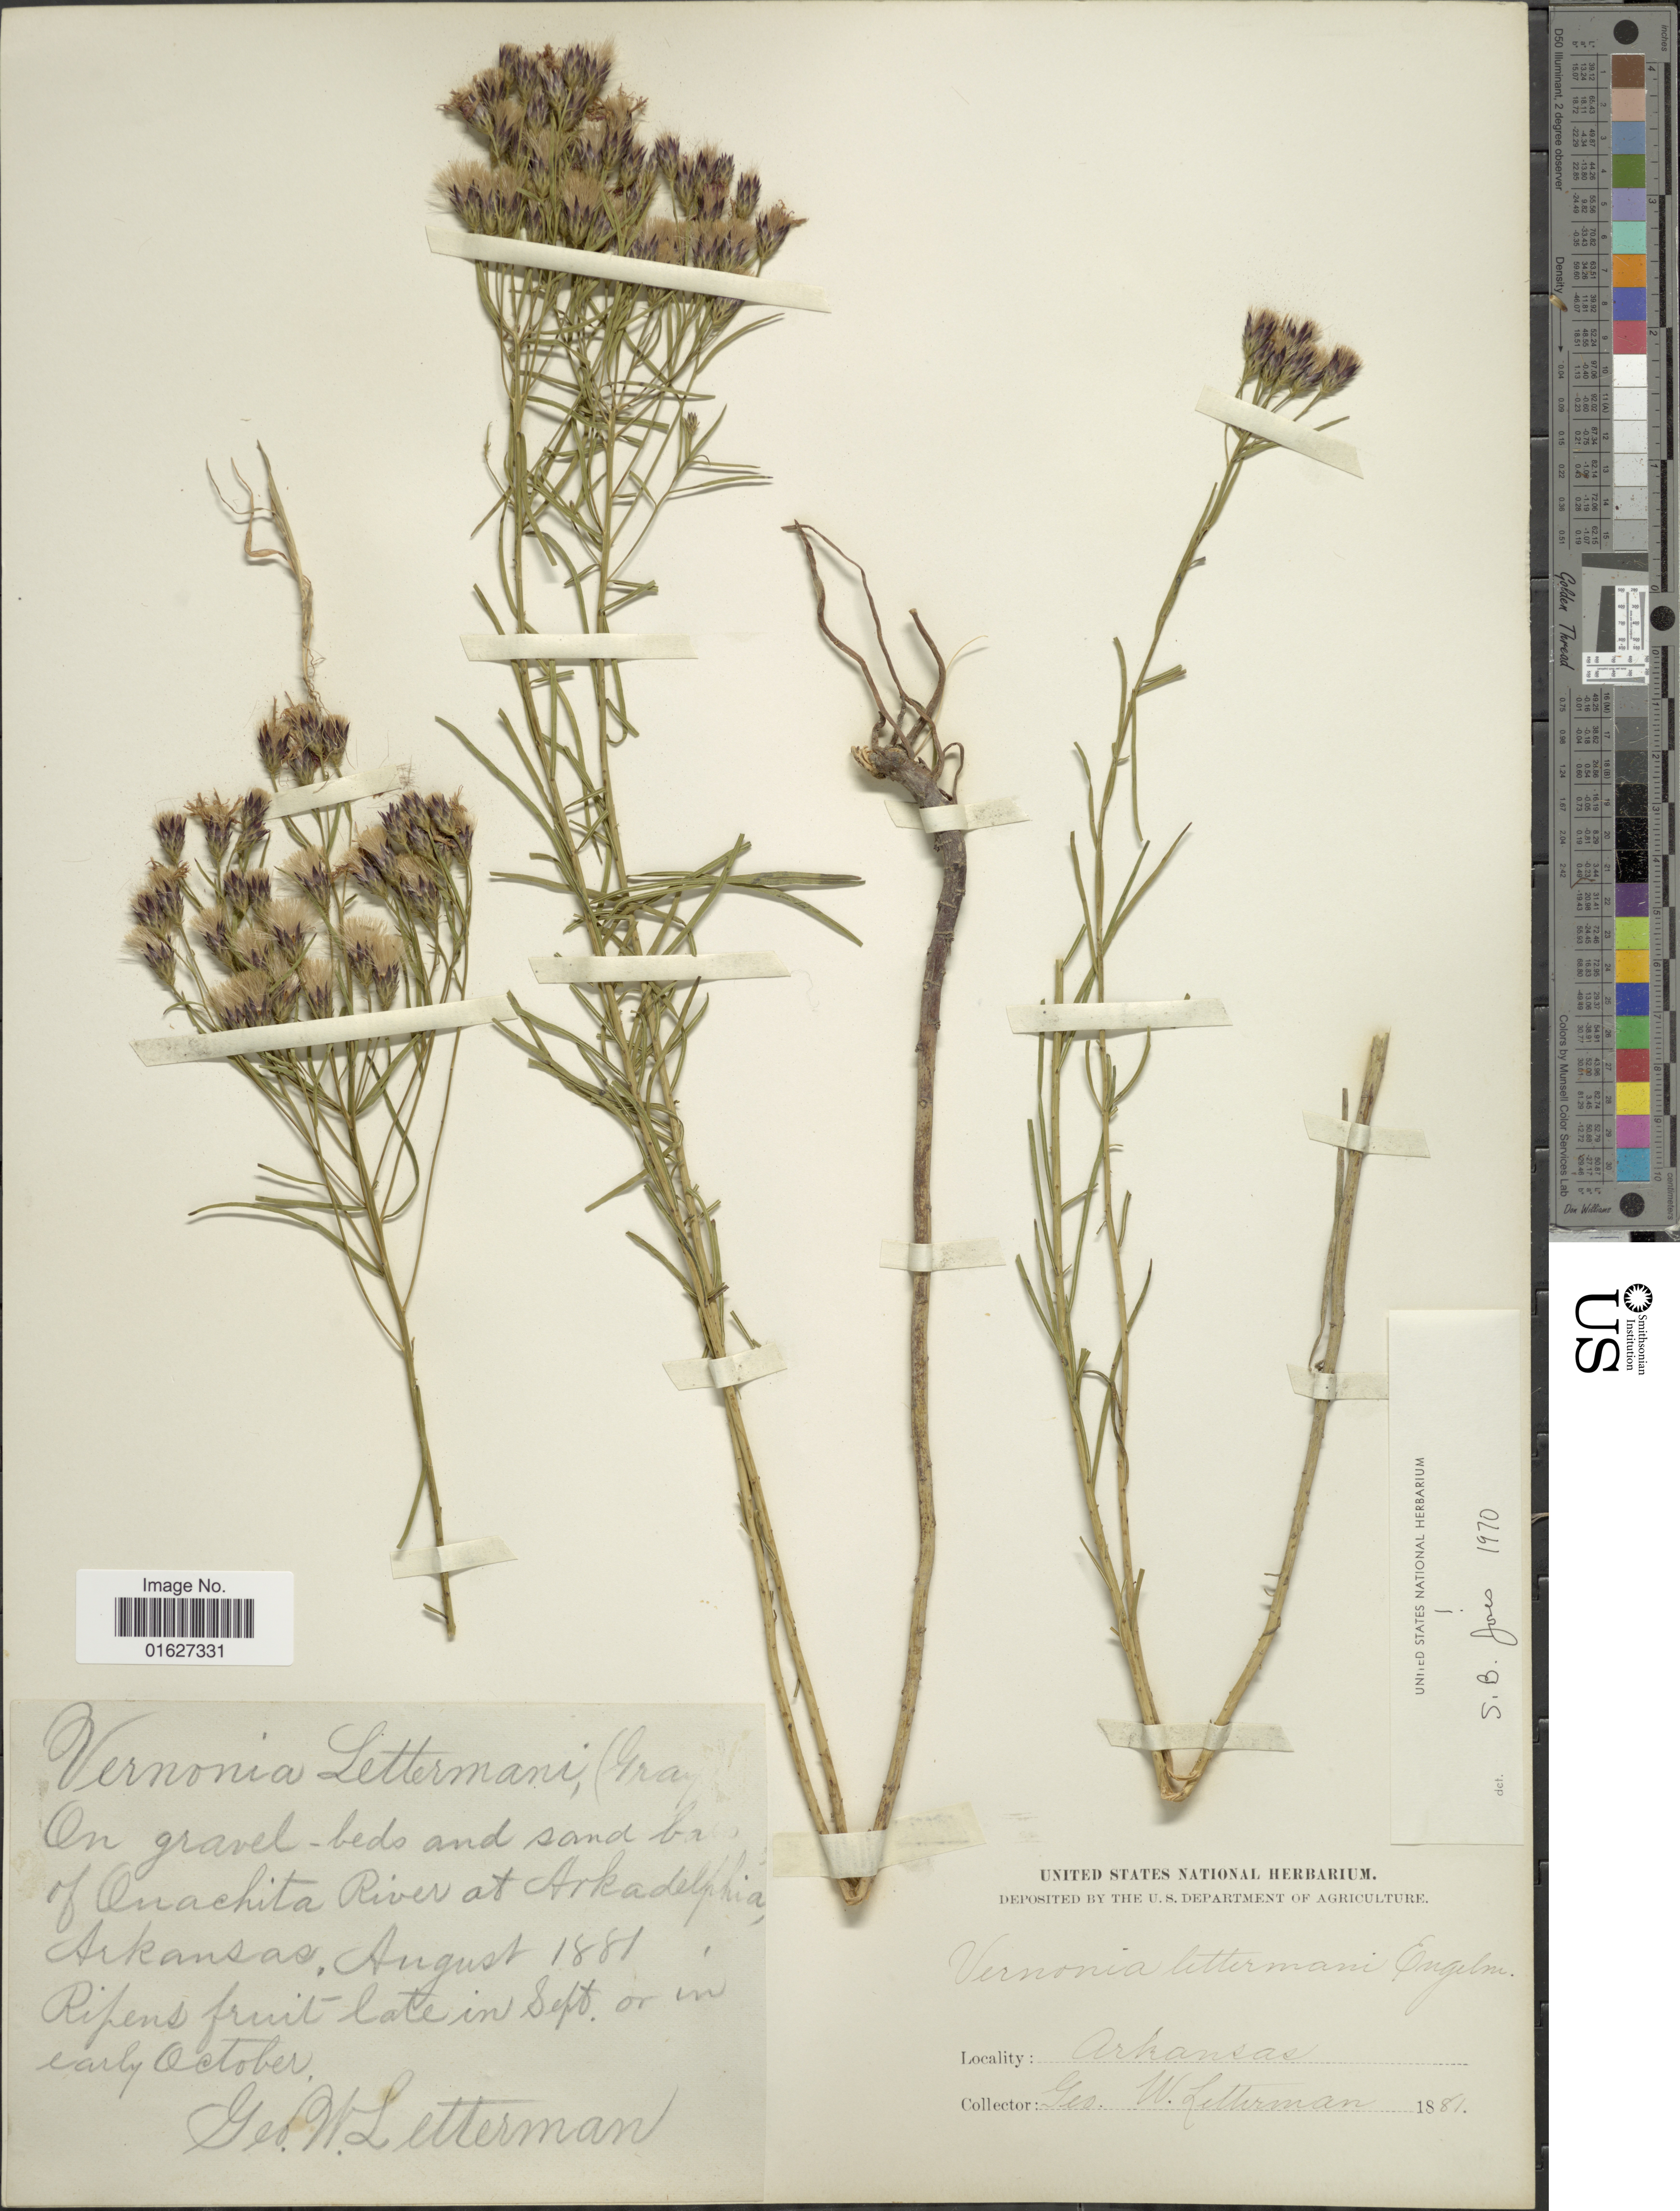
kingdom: Plantae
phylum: Tracheophyta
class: Magnoliopsida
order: Asterales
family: Asteraceae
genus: Vernonia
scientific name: Vernonia lettermannii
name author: Engelm. ex A. Gray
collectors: G. W. Letterman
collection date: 1881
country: United States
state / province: Arkansas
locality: Arkansas.